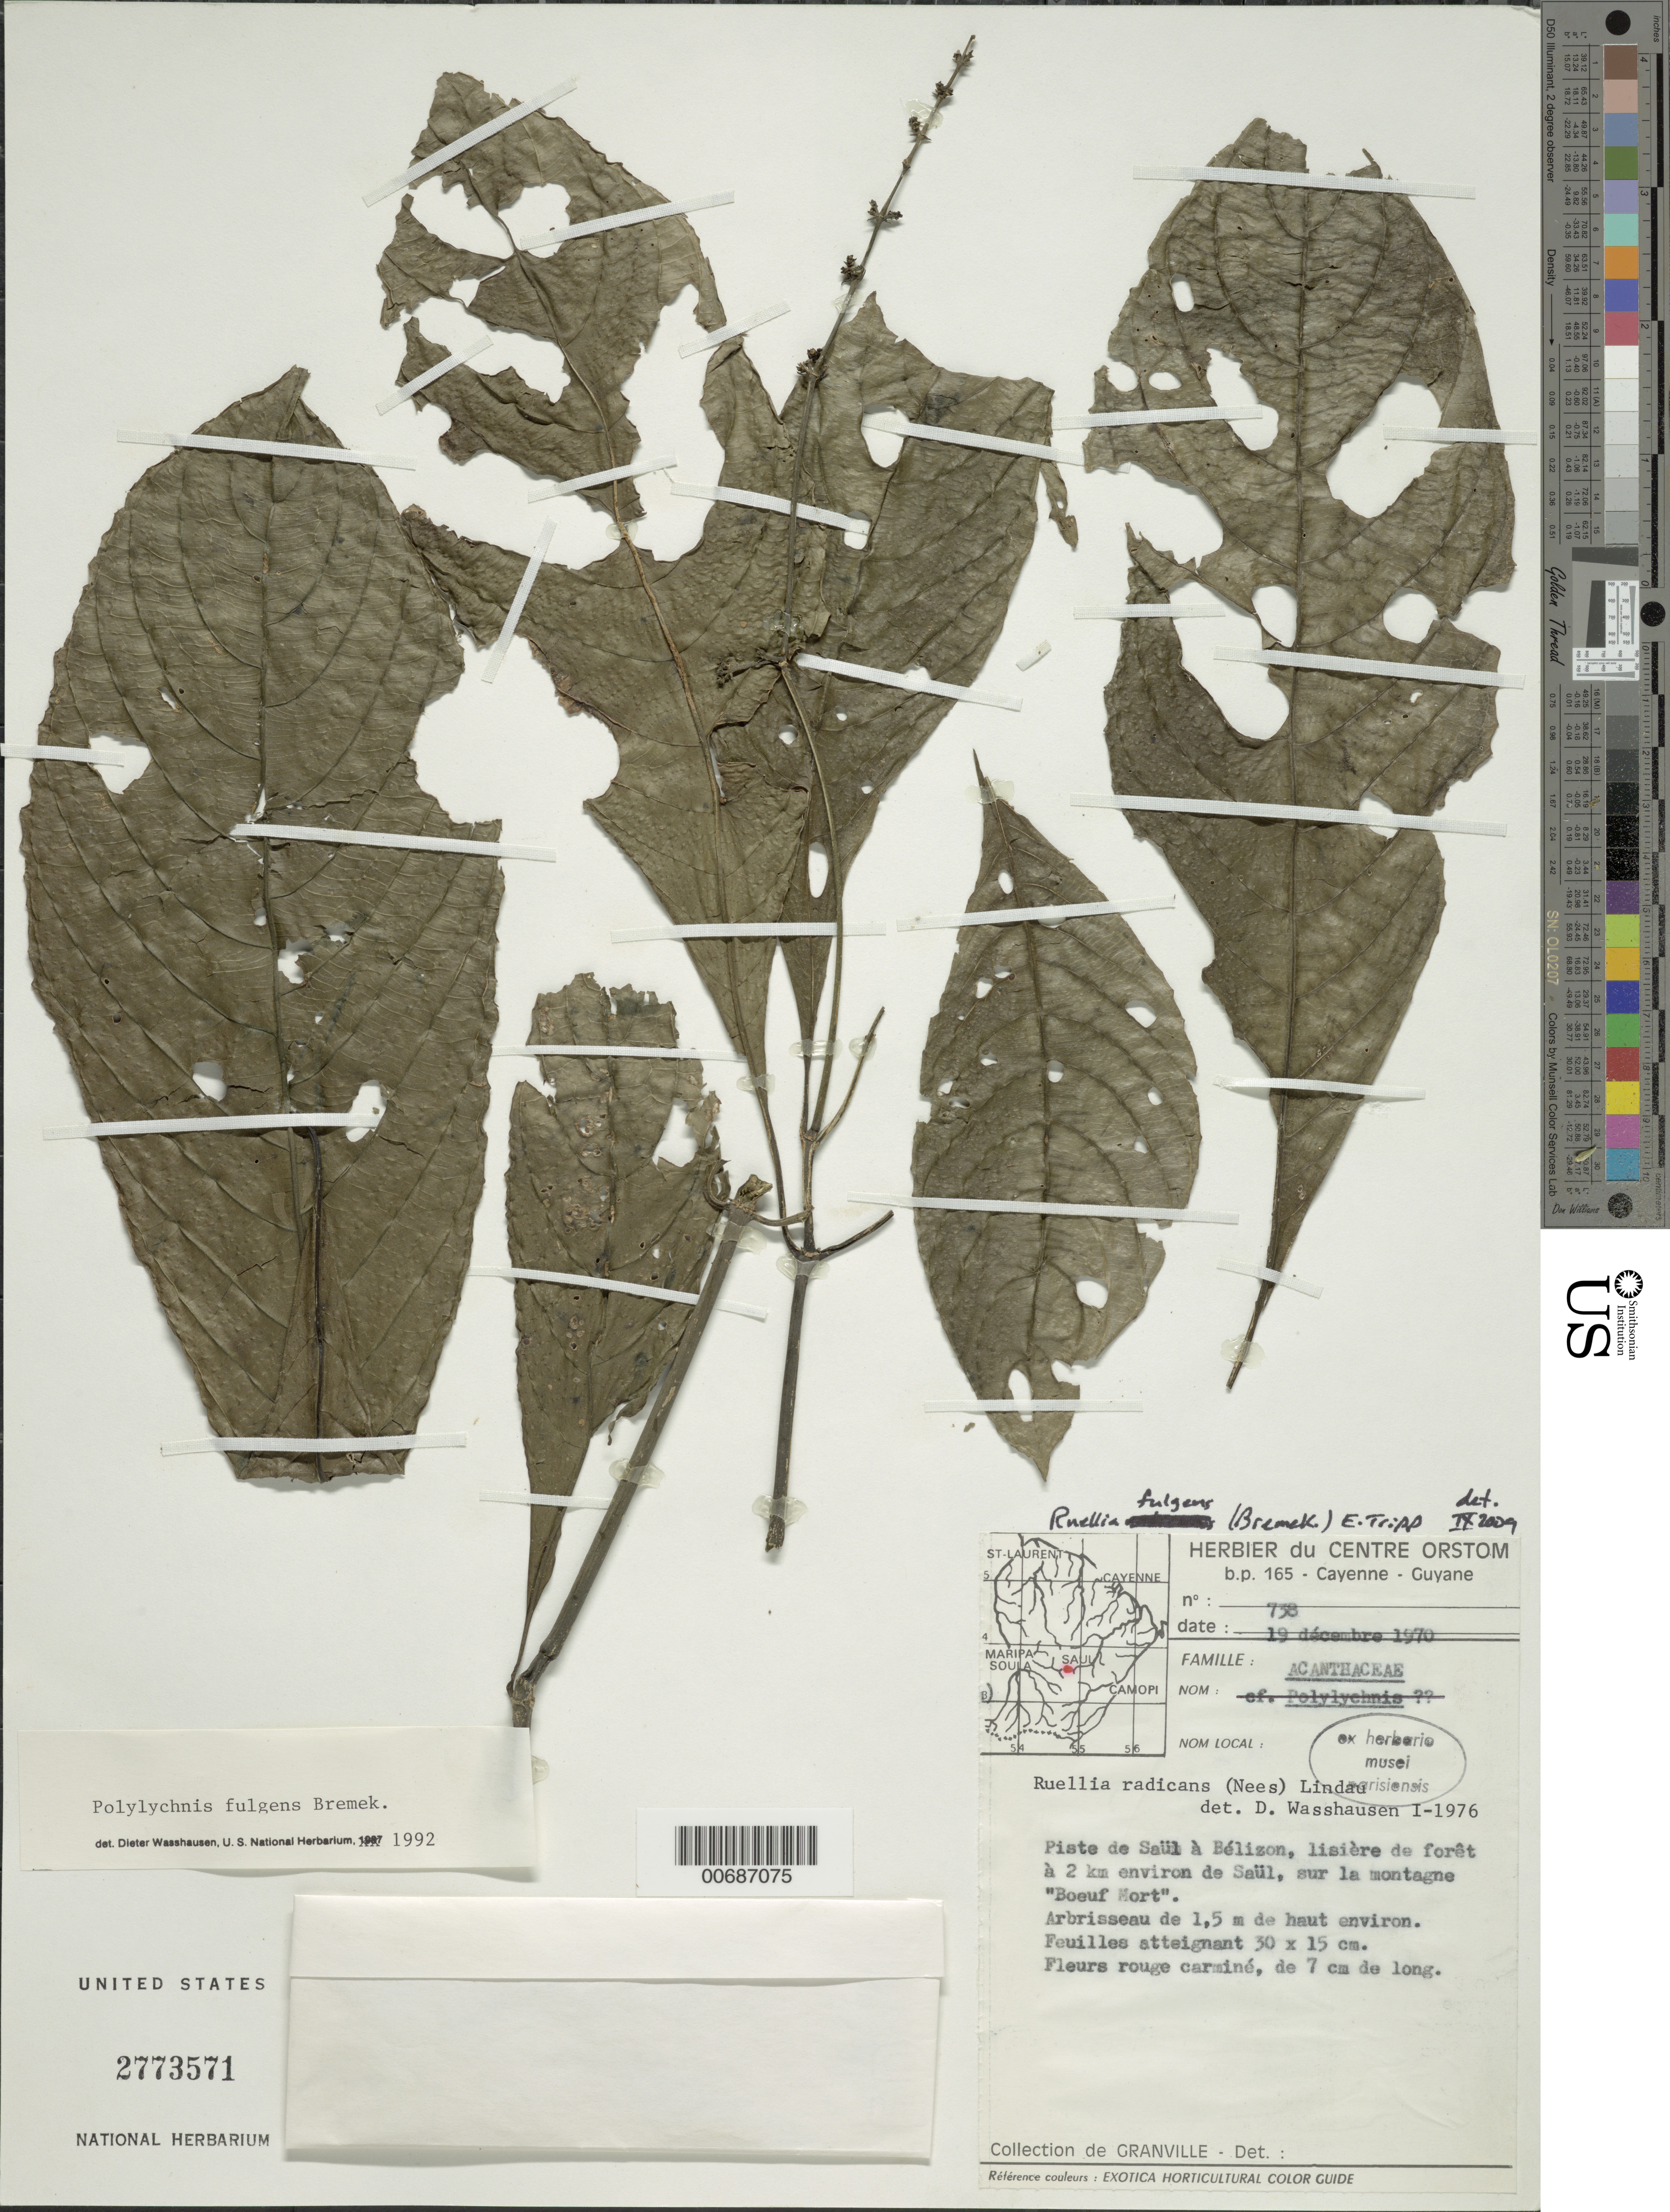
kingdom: Plantae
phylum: Tracheophyta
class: Magnoliopsida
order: Lamiales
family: Acanthaceae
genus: Polylychnis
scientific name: Polylychnis fulgens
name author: Bremek.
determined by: Wasshausen, Dieter C., (BOT), Smithsonian Institution - National Museum of Natural History (UNITED STATES)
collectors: J.-J. de Granville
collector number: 738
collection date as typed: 19-Dec-70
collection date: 1970-12-19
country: French Guiana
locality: Piste de Saül à Bélizon, 2 km environ de Saul, sur la montagne "Boeuf Mort"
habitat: Edge of forest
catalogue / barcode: US 2773571